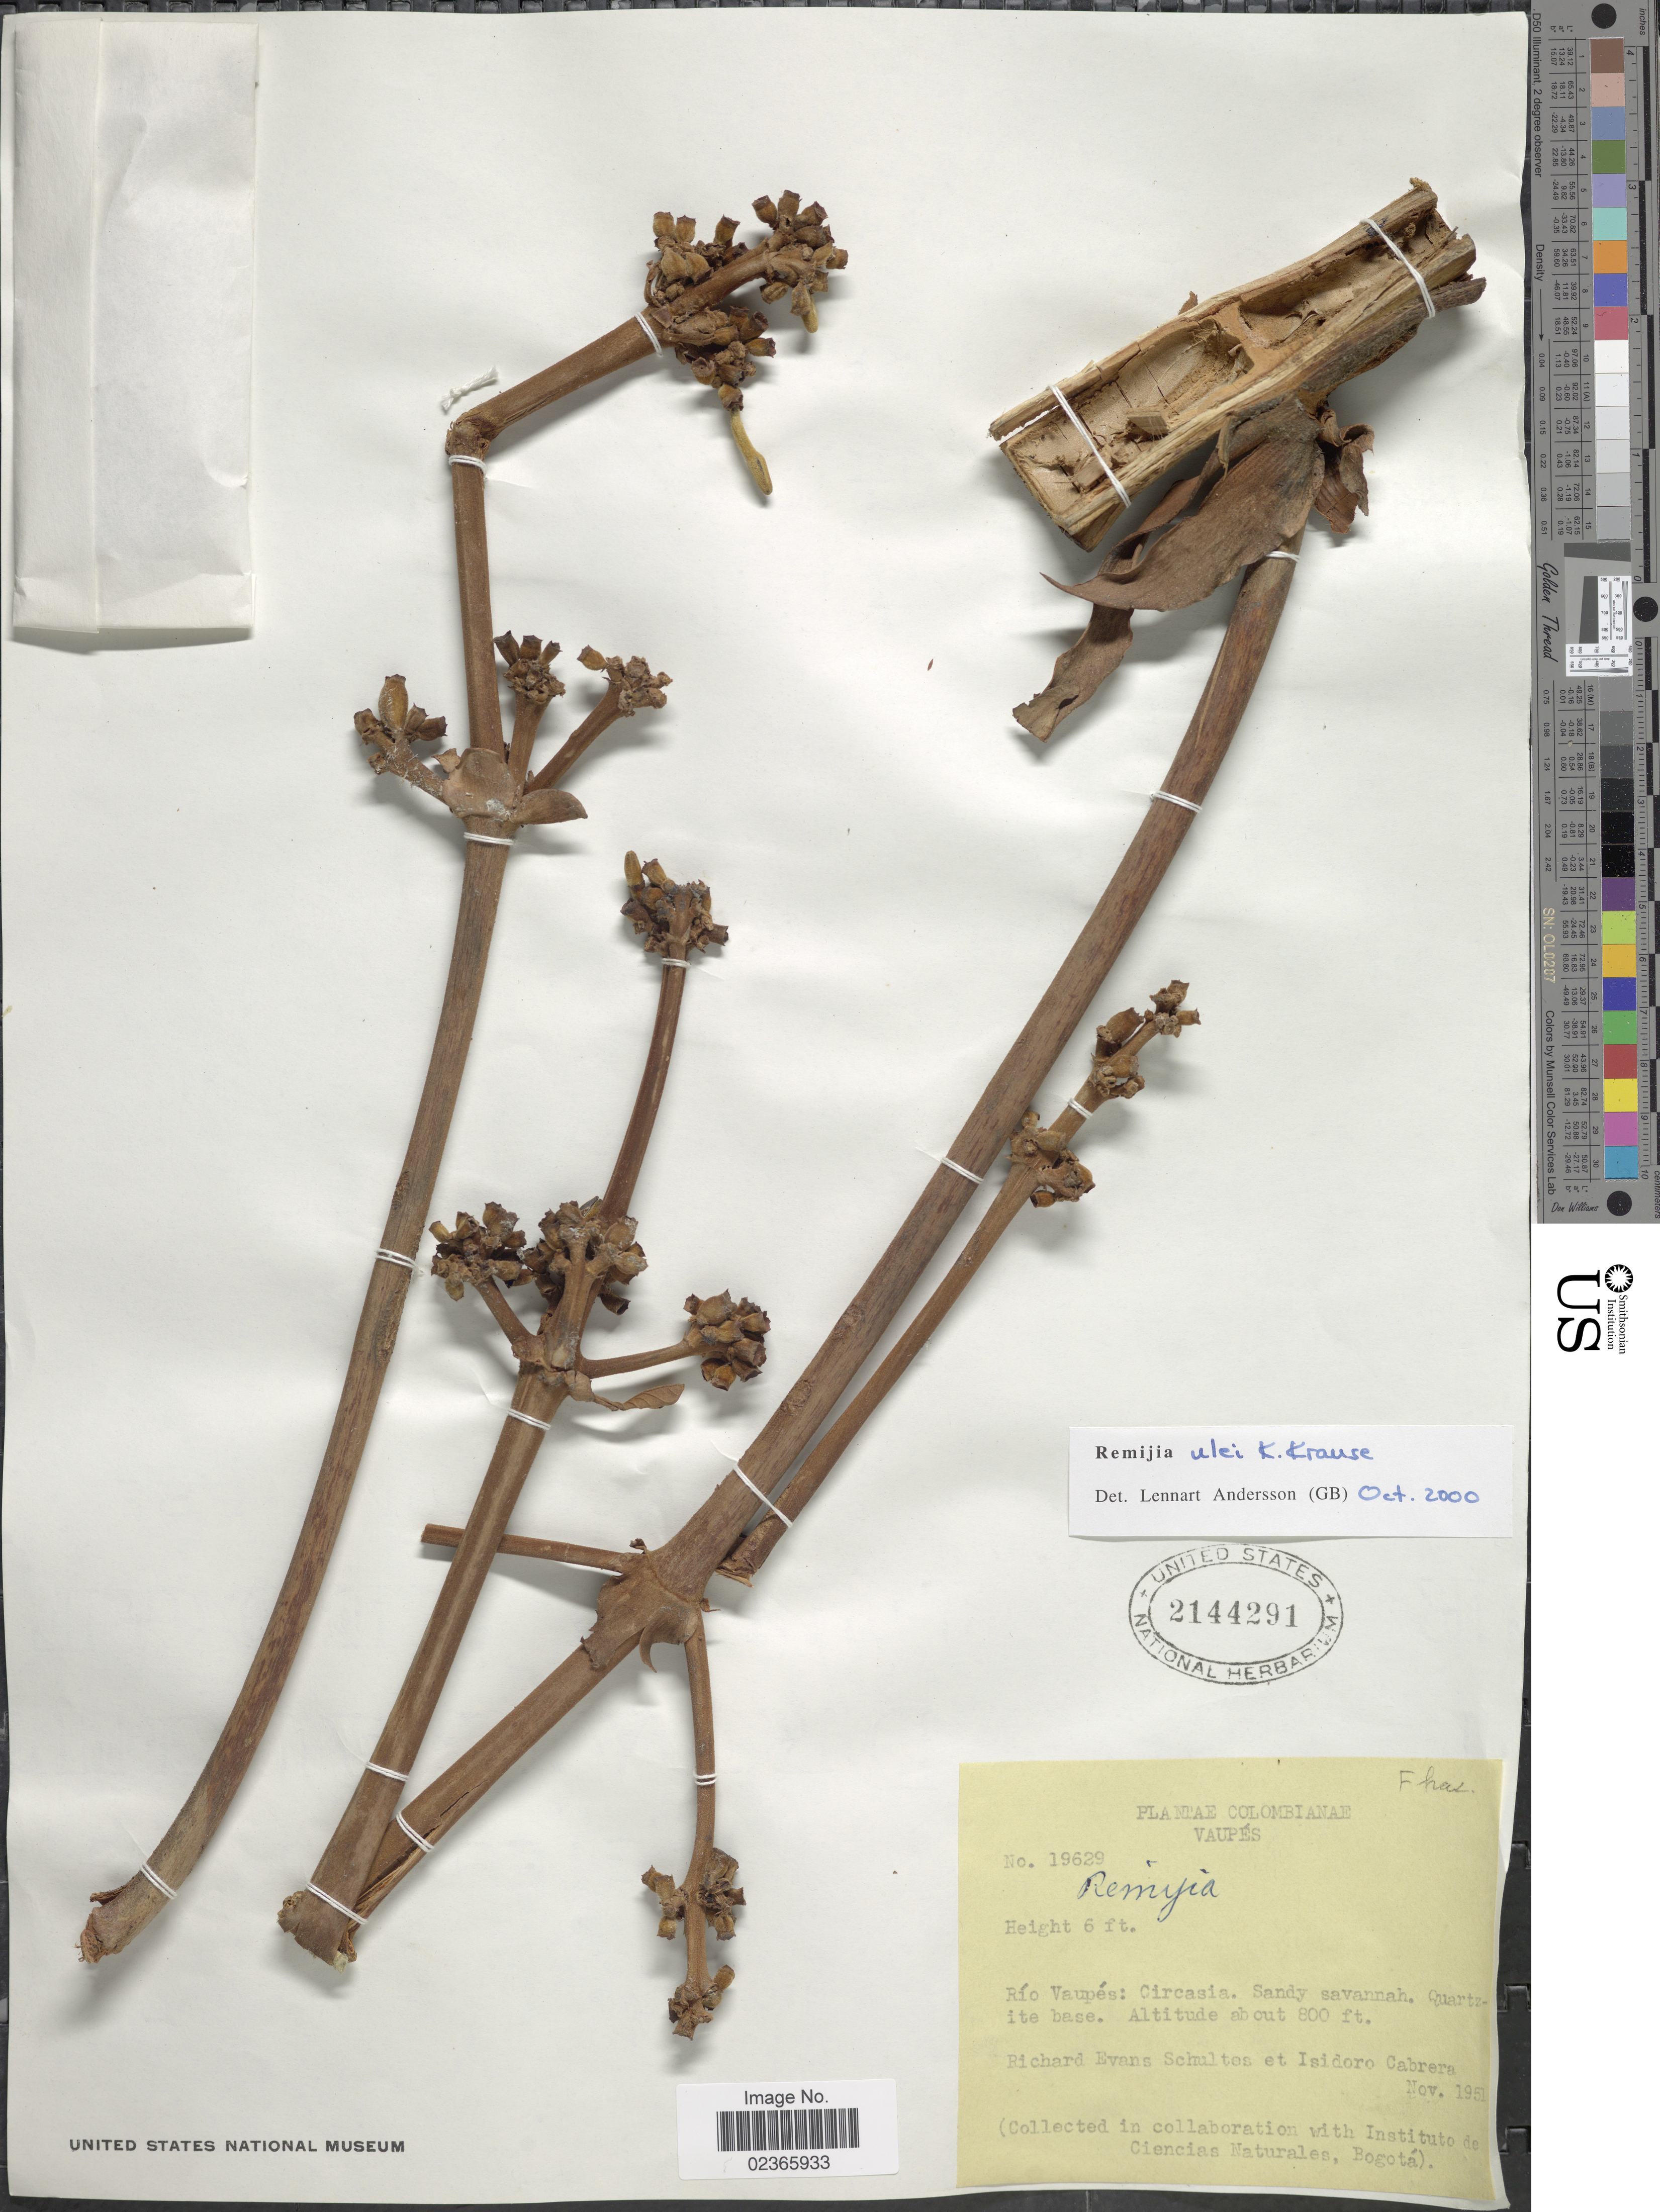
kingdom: Plantae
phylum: Tracheophyta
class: Magnoliopsida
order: Gentianales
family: Rubiaceae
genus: Remijia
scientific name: Remijia ulei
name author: K. Krause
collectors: R. E. Schultes & I. Cabrera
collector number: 19629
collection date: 1951-11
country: Colombia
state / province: Vaupés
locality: Vaupes, Rio Vaupes: Circasia. Sandy savannah, Quartzite base.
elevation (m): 244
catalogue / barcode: US 2144291